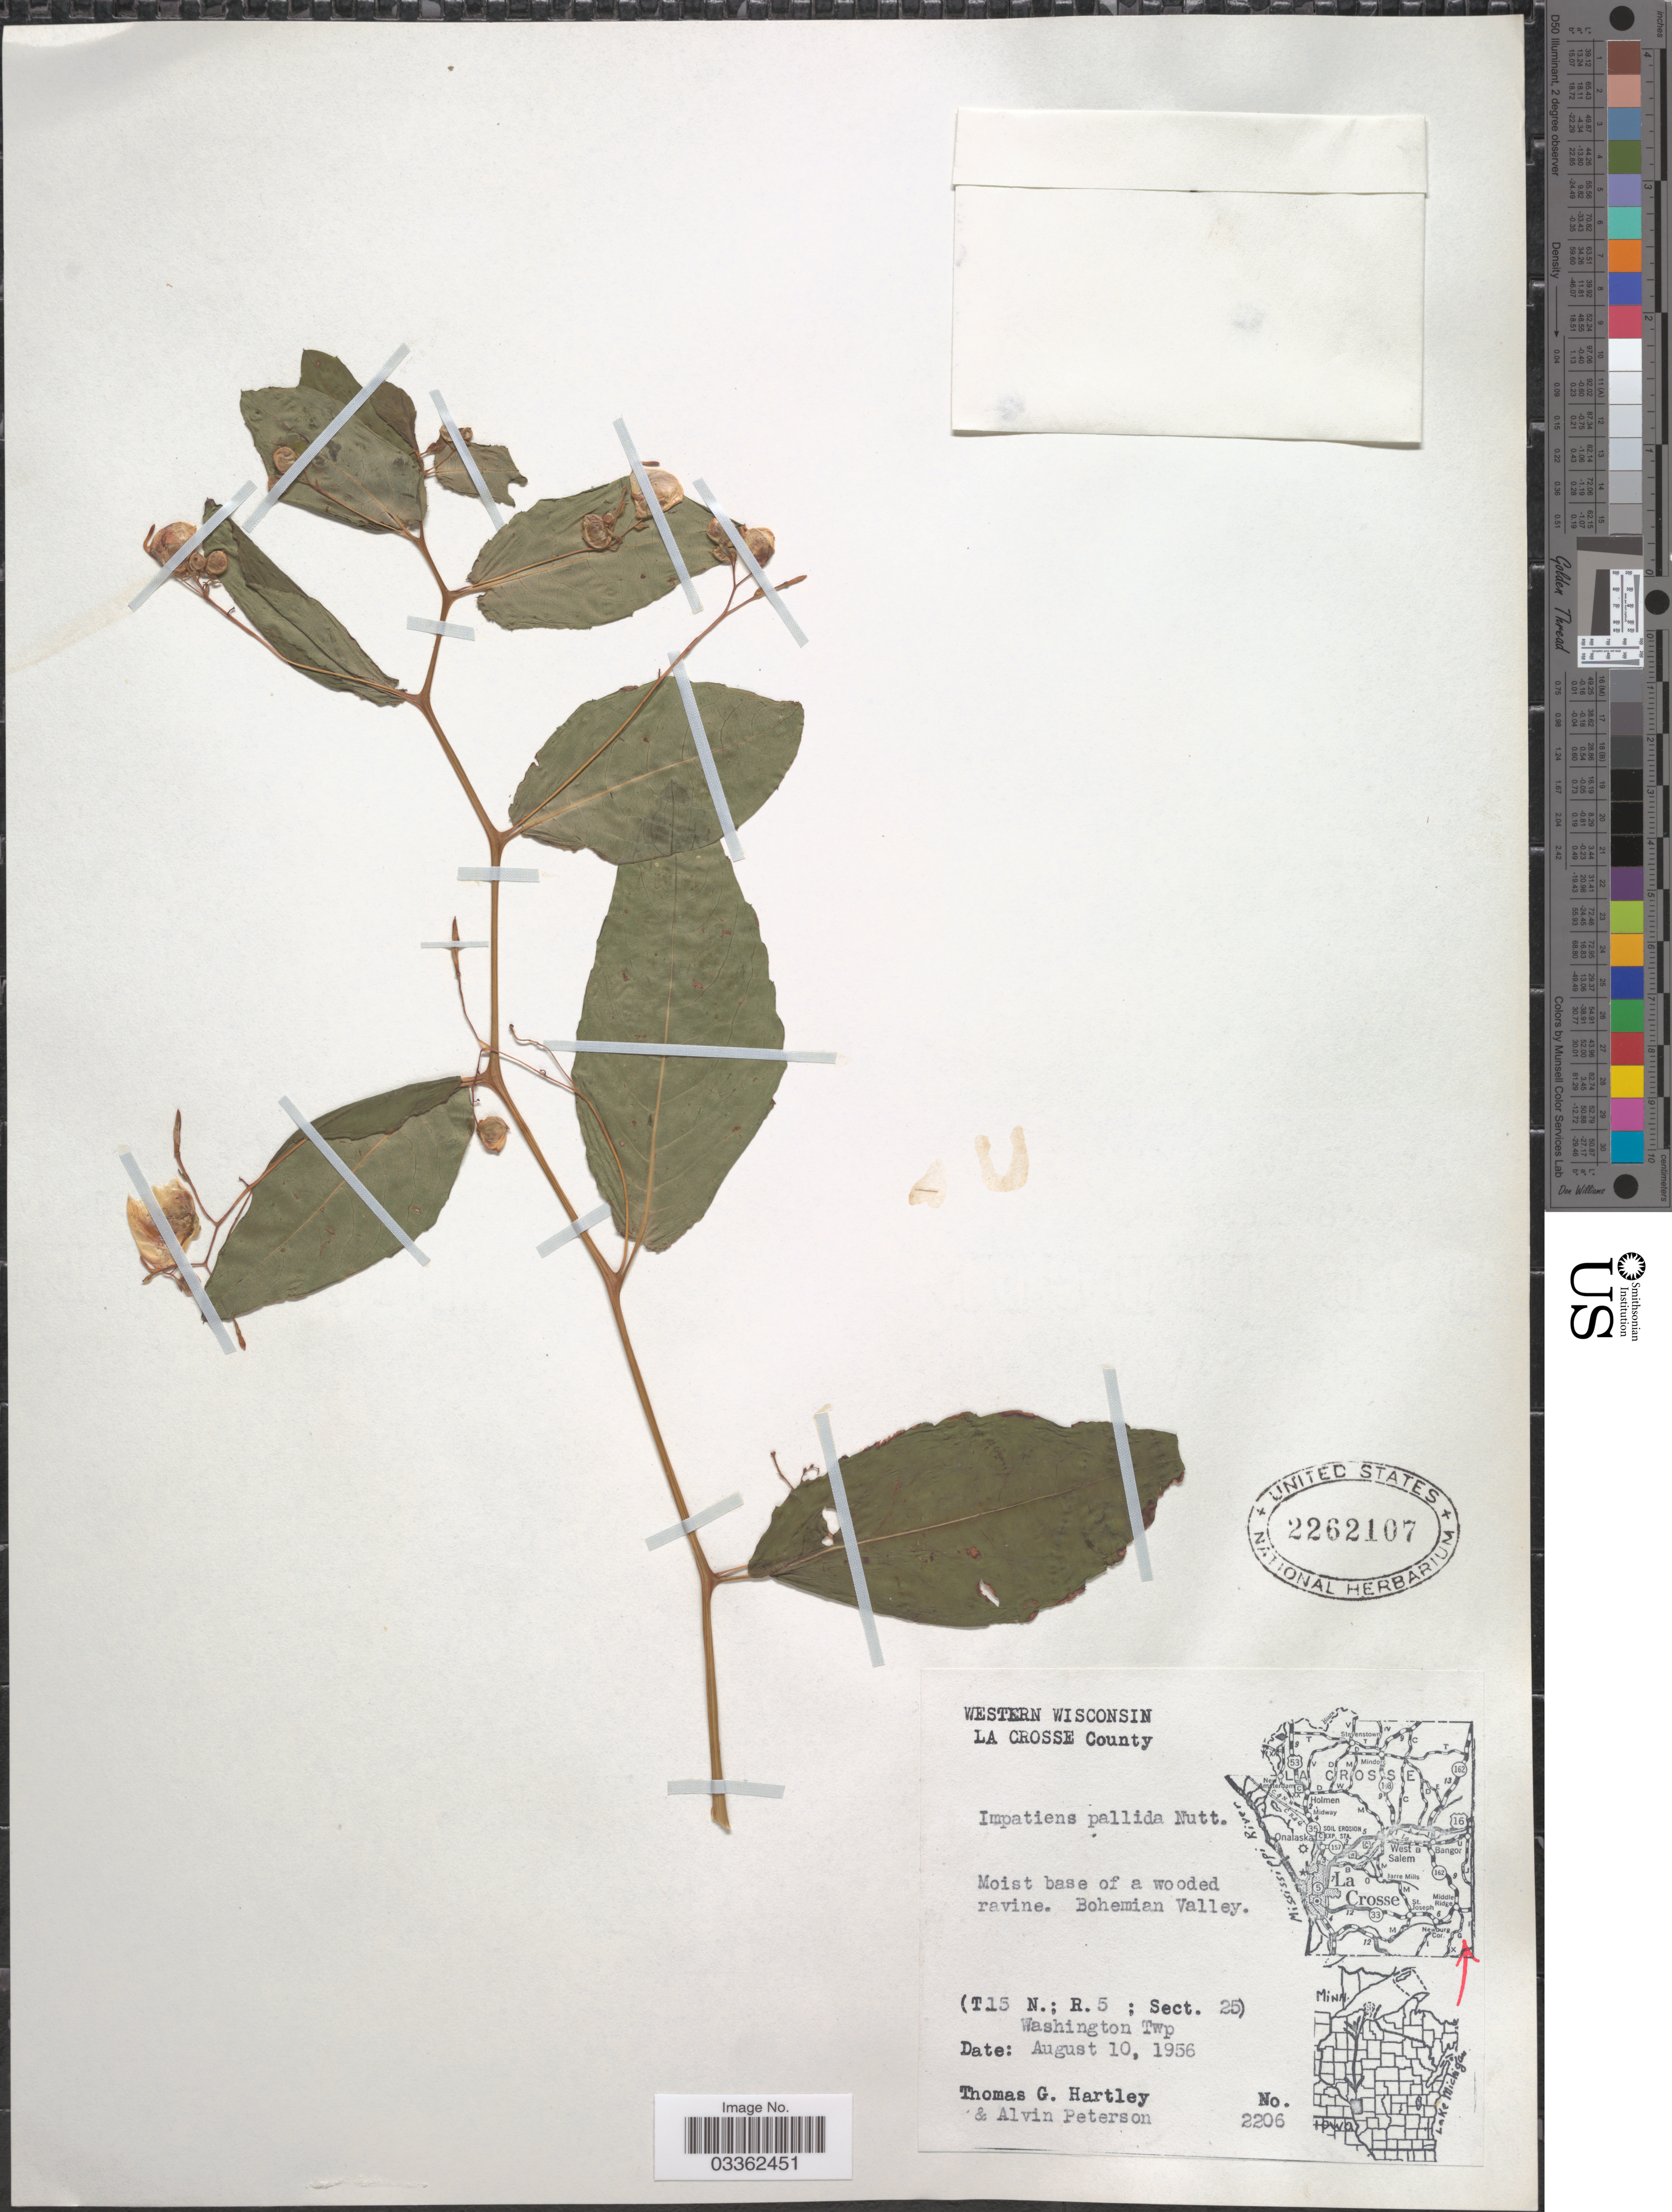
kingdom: Plantae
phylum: Tracheophyta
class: Magnoliopsida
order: Ericales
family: Balsaminaceae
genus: Impatiens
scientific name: Impatiens pallida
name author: Nutt.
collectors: T. G. Hartley & A. M. Peterson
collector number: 2206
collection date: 1956-08-10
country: United States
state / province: Wisconsin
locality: Western Wisconsin. La Crosse County. Bohemian Valley. (T.15 N.; R. 5 ; Sect. 25) Washington Twp.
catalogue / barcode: US 2262107